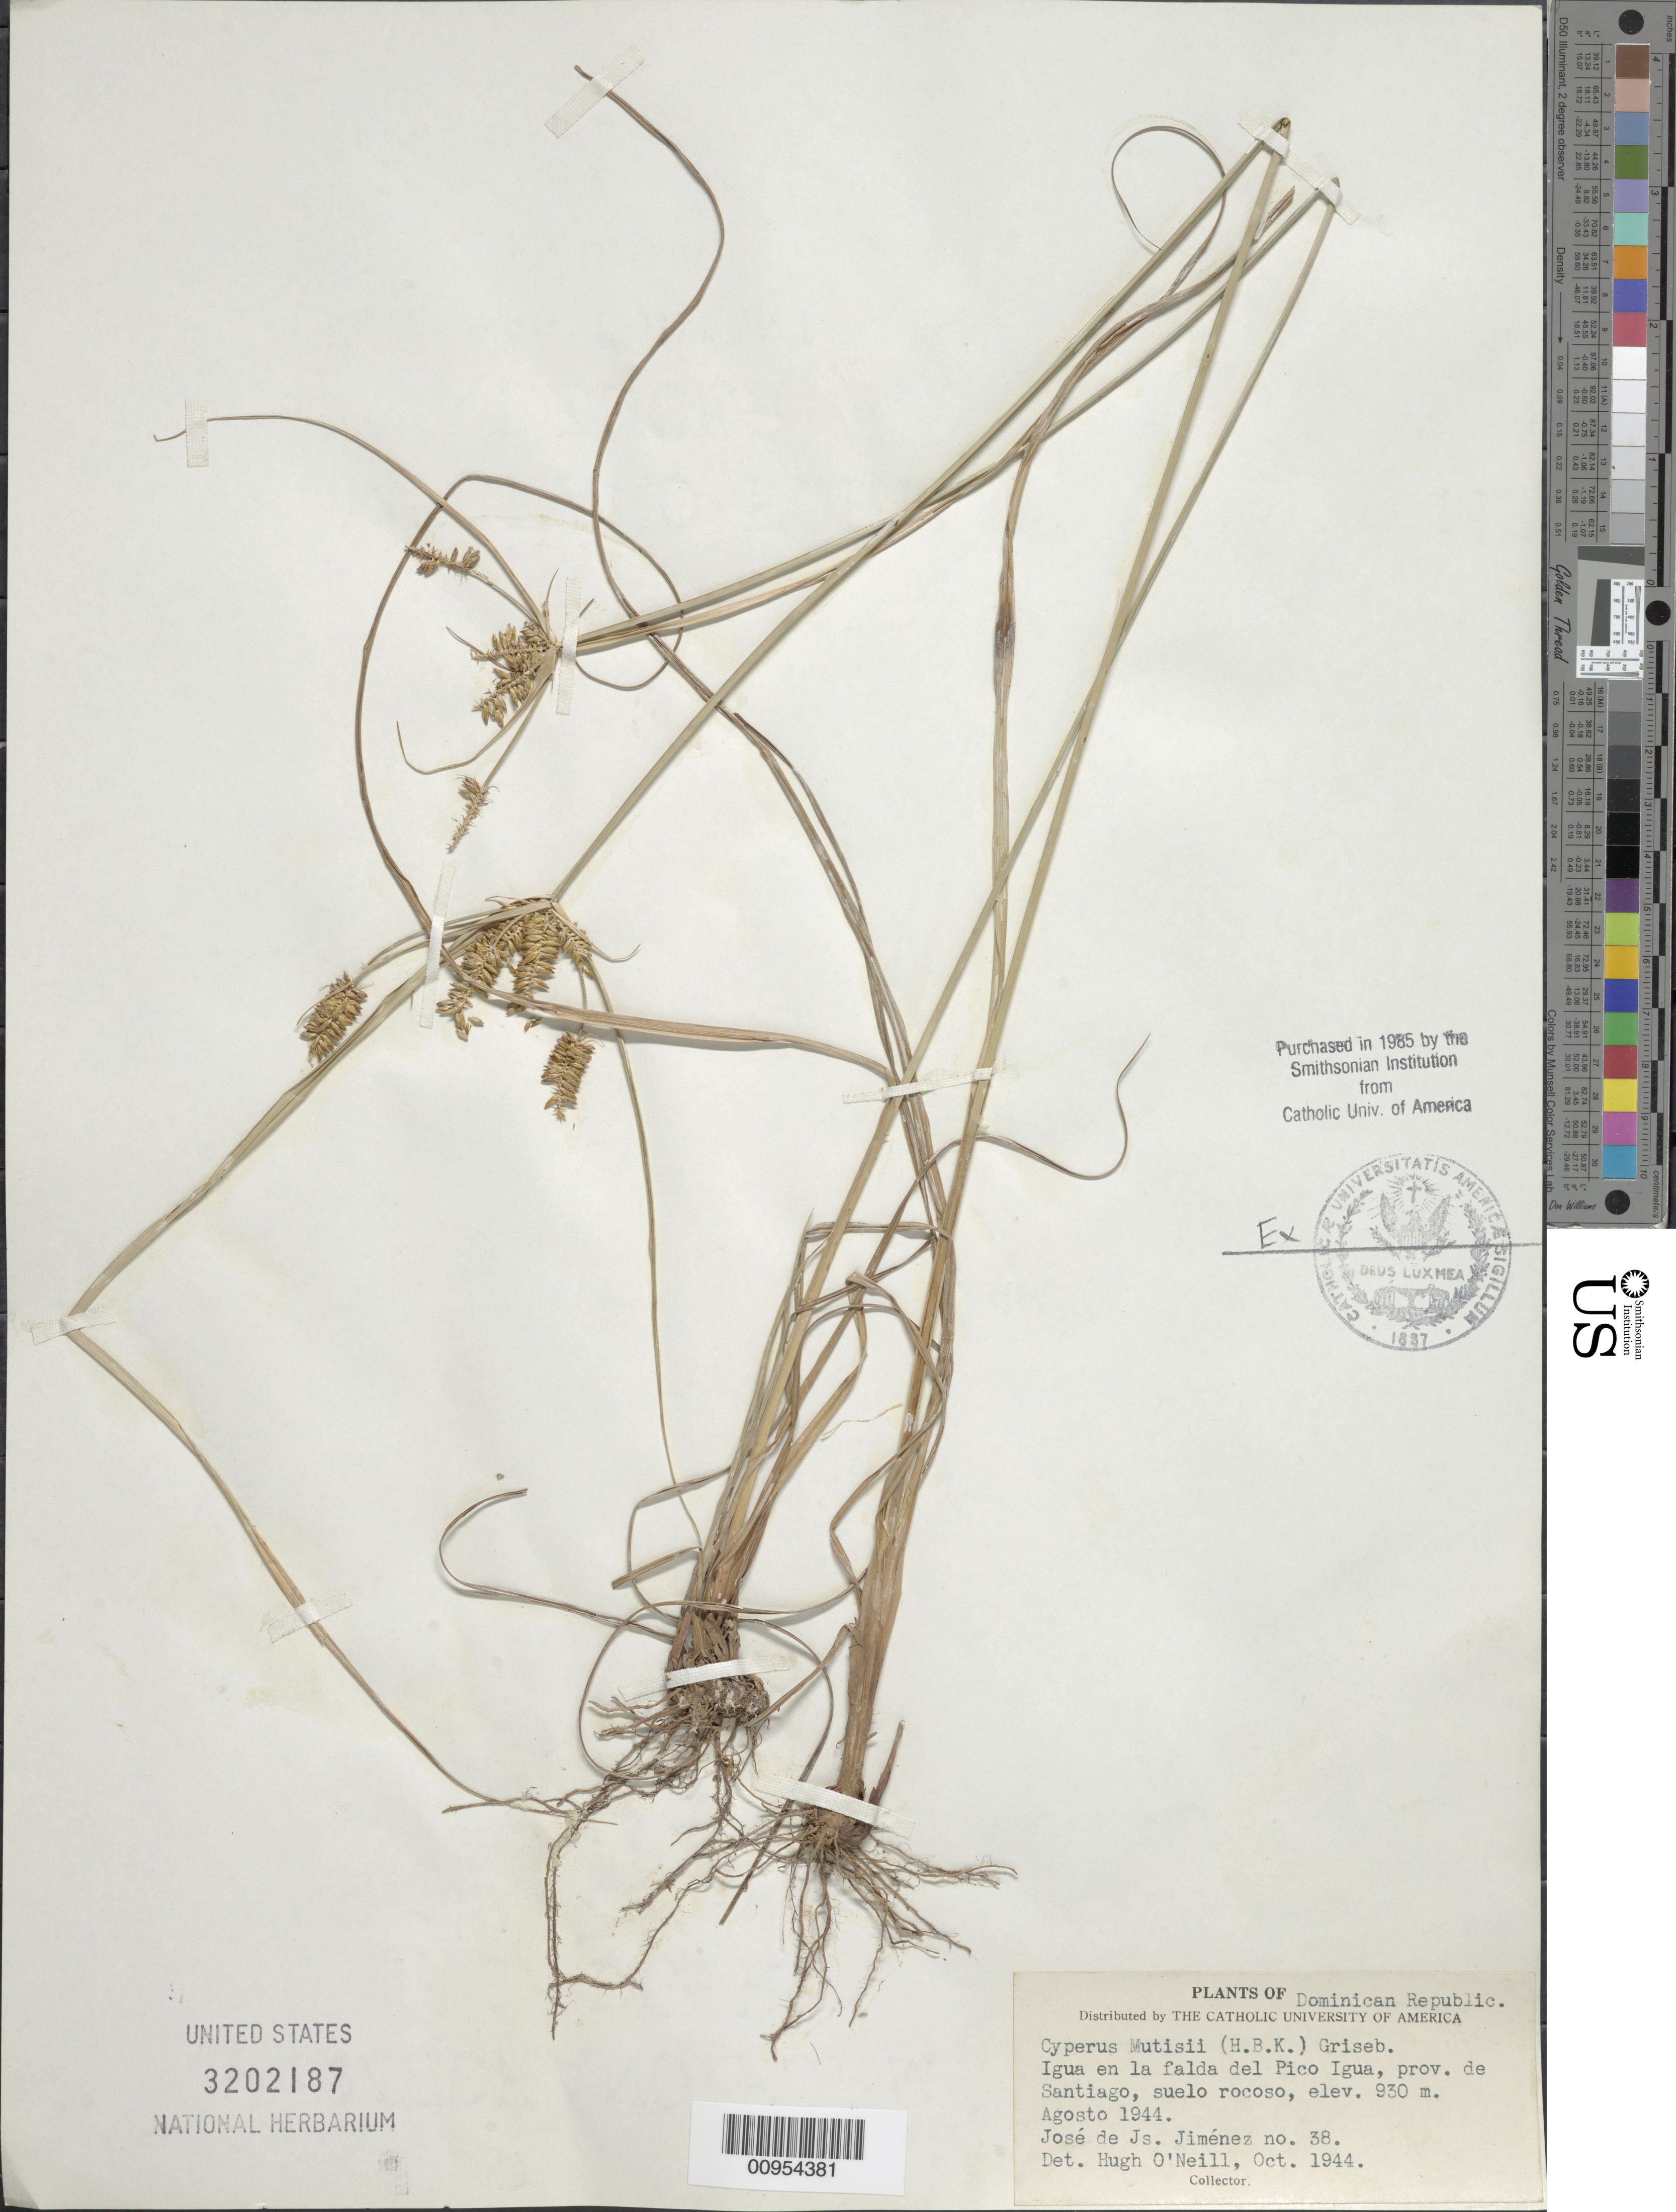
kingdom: Plantae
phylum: Tracheophyta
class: Liliopsida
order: Poales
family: Cyperaceae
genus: Cyperus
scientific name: Cyperus mutisii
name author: (Kunth) Andersson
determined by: O'Neill, Hugh T.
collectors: J. J. Jiménez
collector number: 38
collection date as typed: Aug 1944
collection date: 1944-08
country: Dominican Republic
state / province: Santiago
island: Hispaniola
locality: Igua en la falda del Pico Igua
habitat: Suelo rocoso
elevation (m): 930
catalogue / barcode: US 3202187